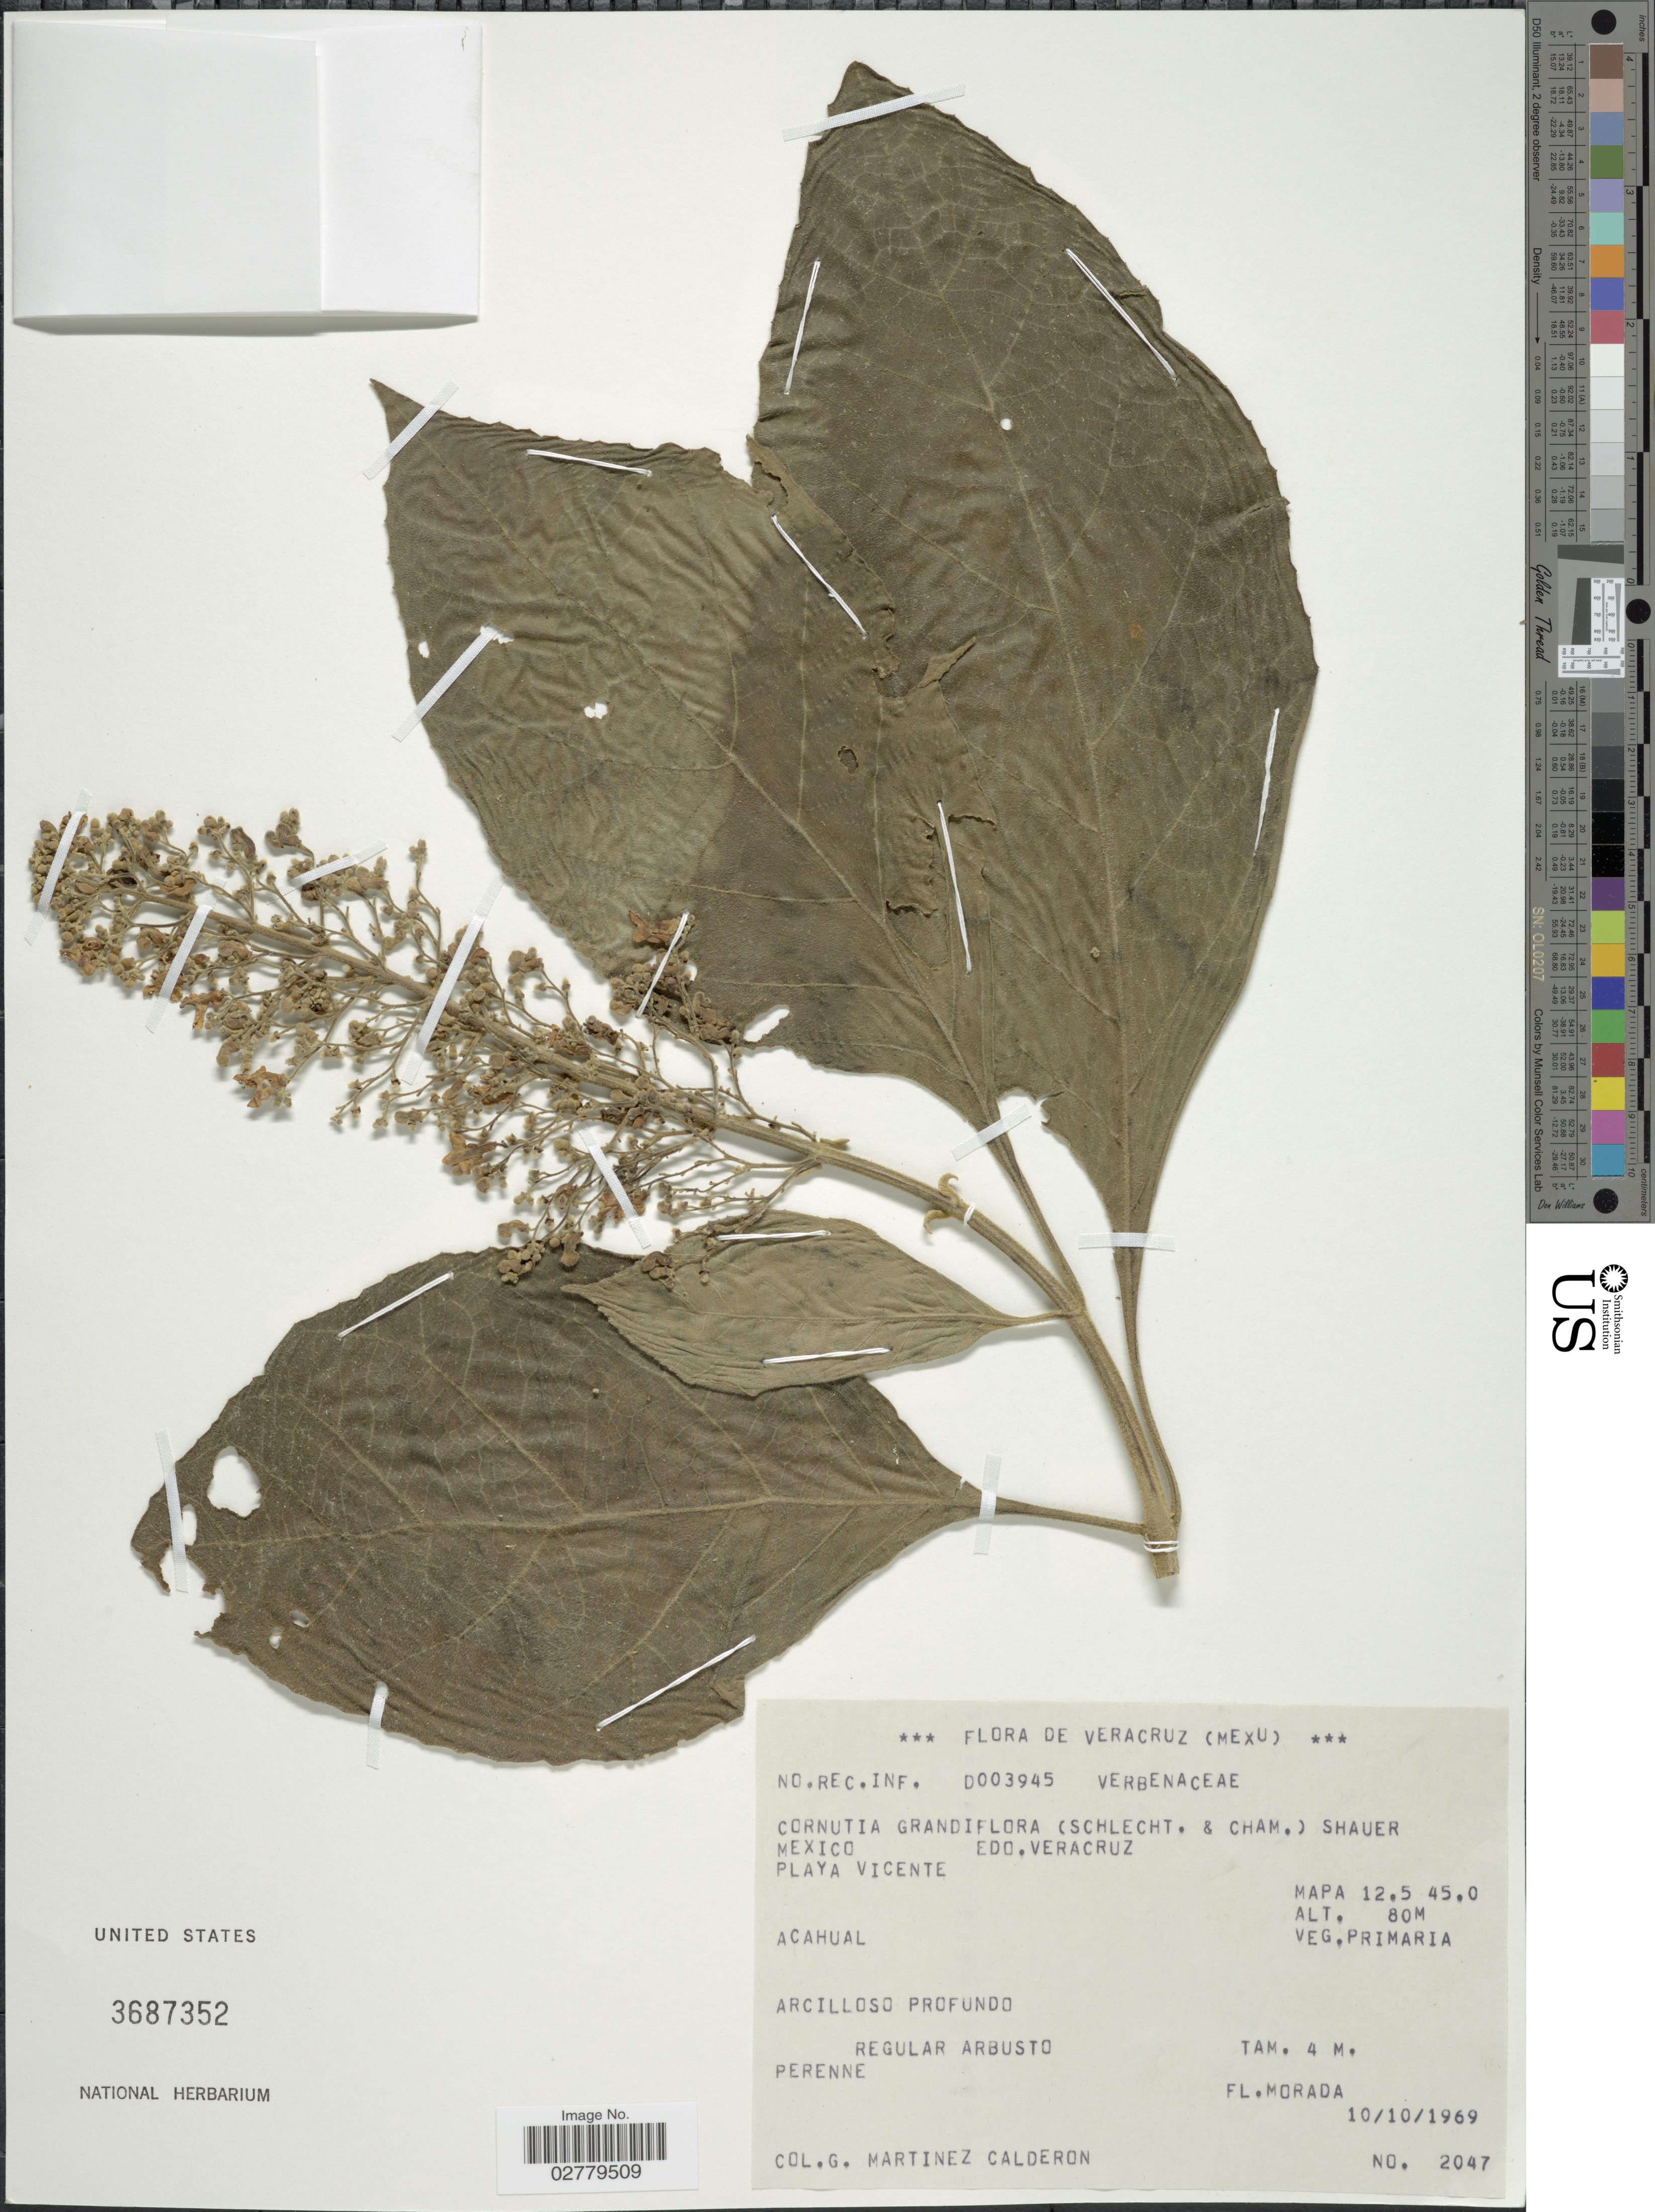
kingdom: Plantae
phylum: Tracheophyta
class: Magnoliopsida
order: Lamiales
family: Lamiaceae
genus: Cornutia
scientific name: Cornutia grandifolia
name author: (Cham. & Schltdl.) Schauer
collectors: G. Martínez Calderón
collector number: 2047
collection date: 1969-10-10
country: Mexico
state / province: Veracruz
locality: Veracruz. Playa Vicente.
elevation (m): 80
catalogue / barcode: US 3687352